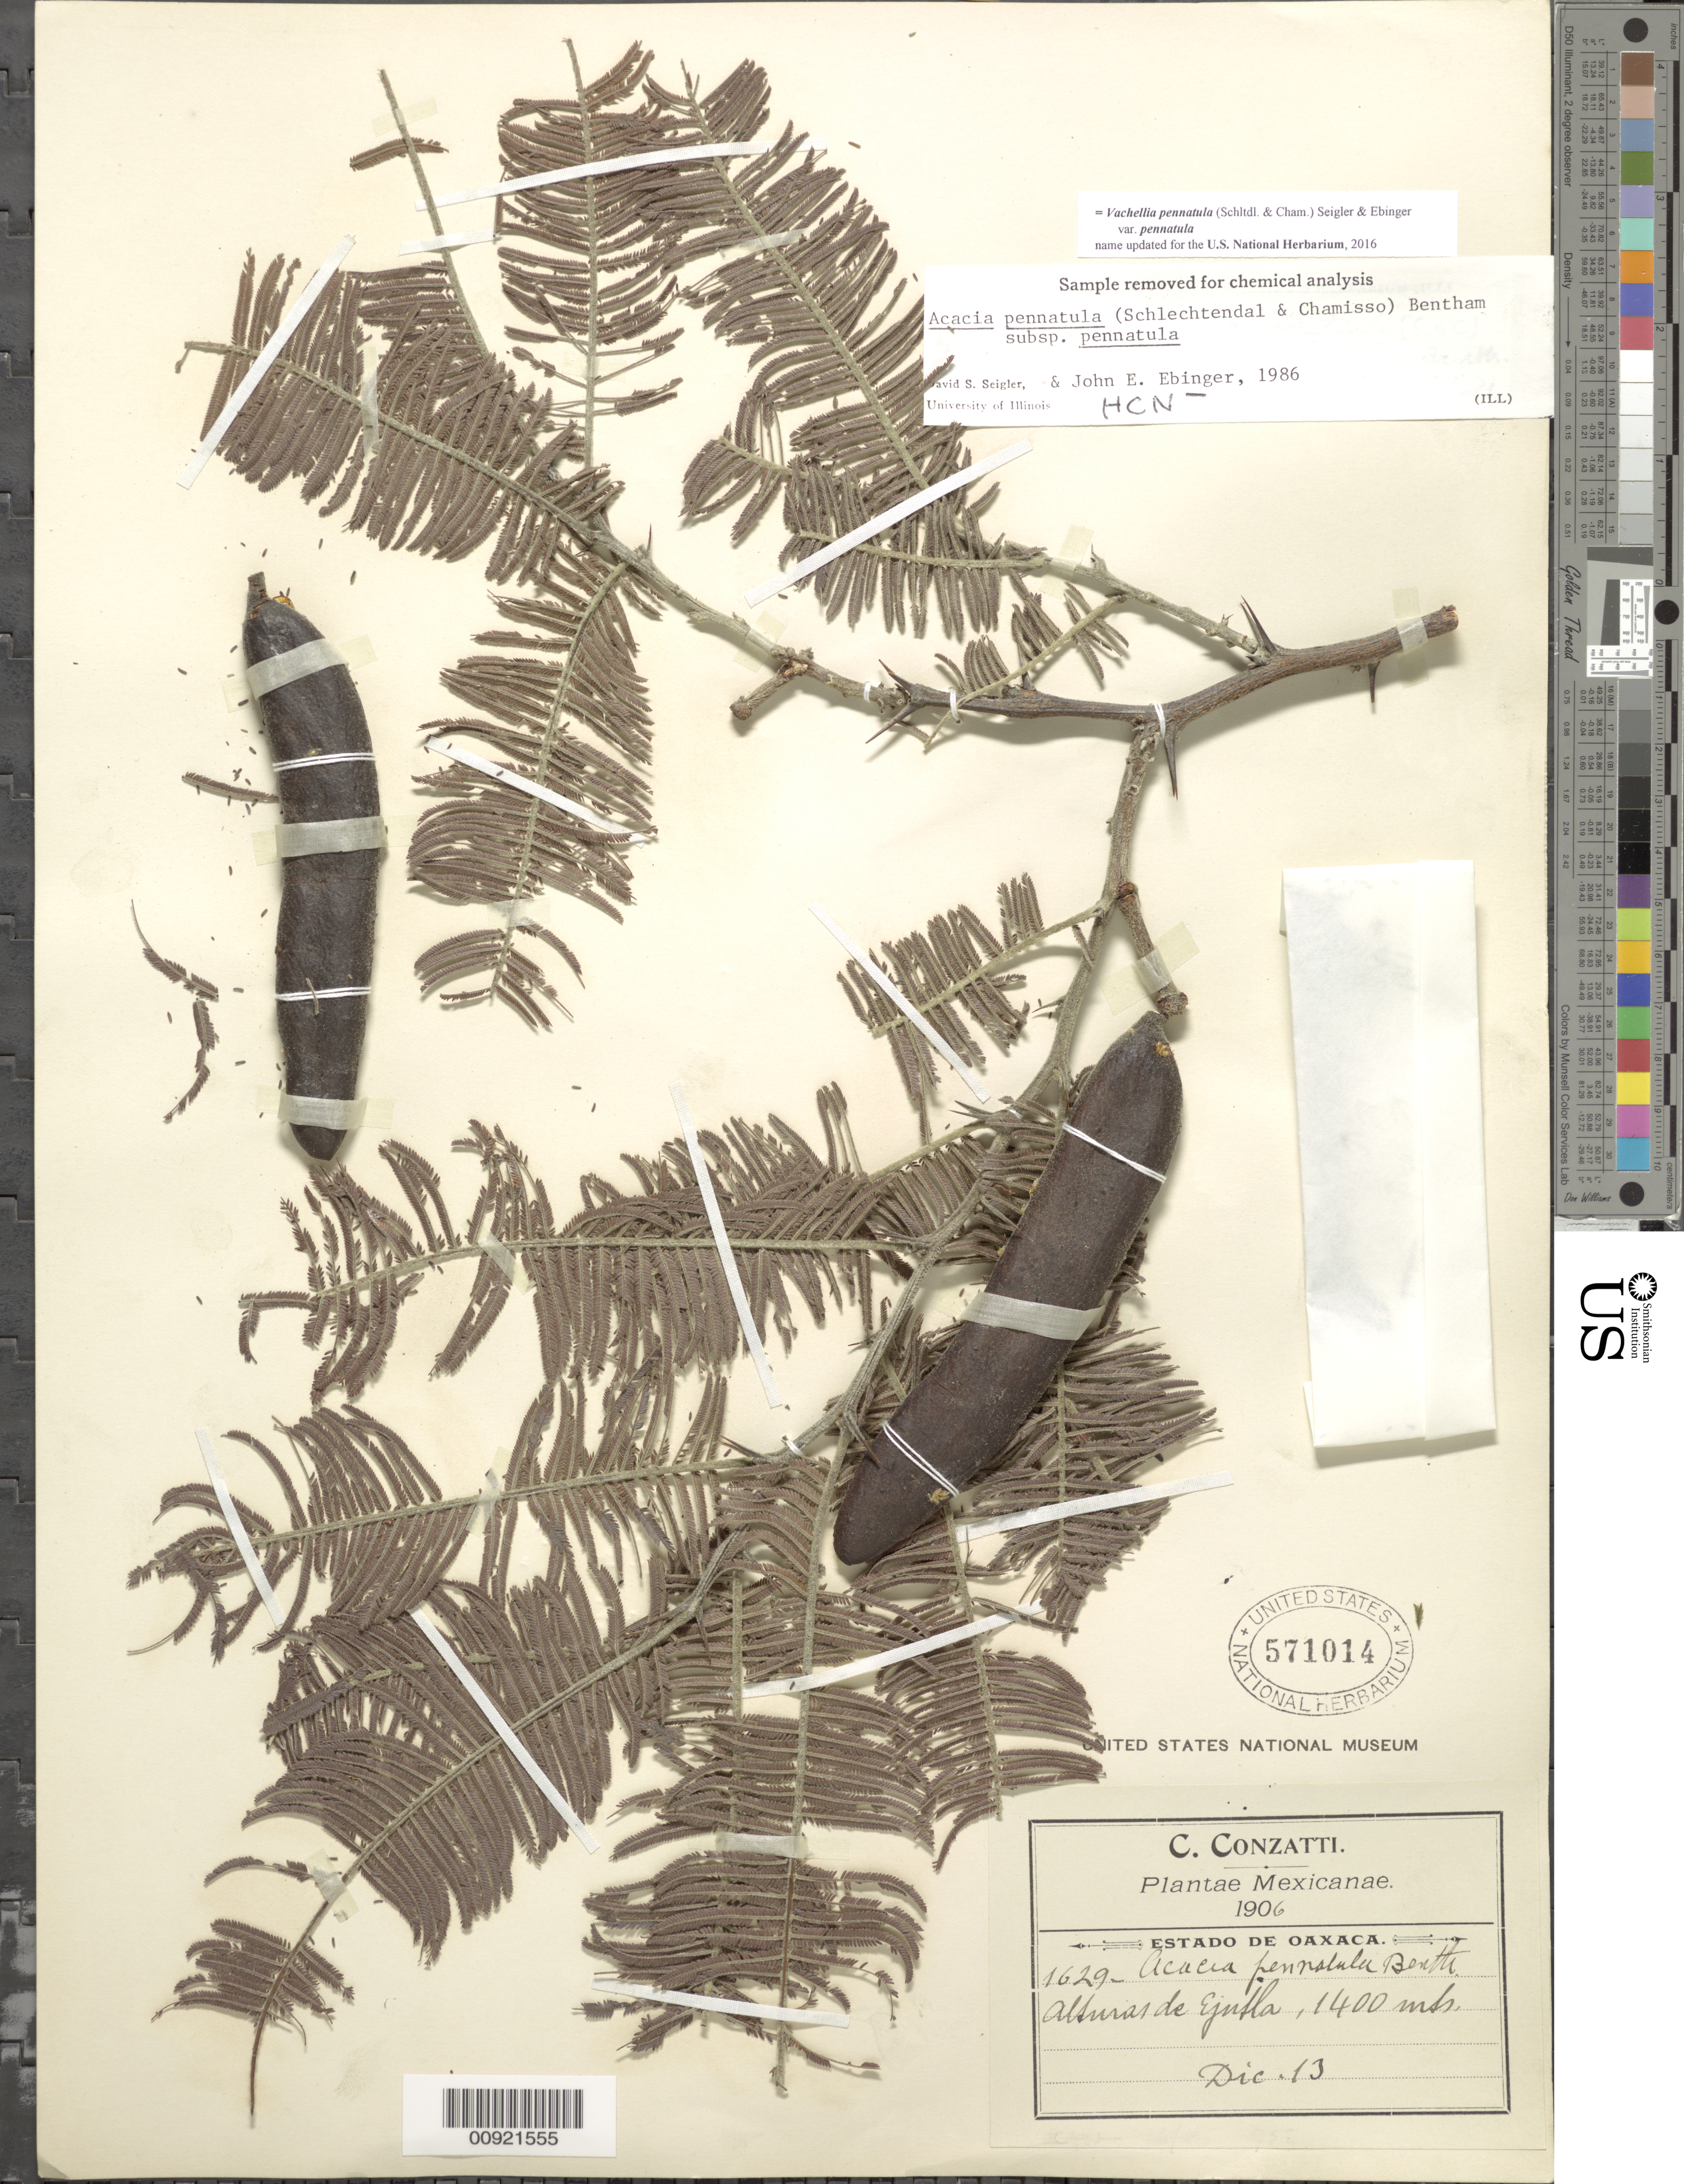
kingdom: Plantae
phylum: Tracheophyta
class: Magnoliopsida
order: Fabales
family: Fabaceae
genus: Vachellia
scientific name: Vachellia pennatula var. pennatula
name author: (Schltdl. & Cham.) Seigler & Ebinger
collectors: C. Conzatti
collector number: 1629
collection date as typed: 13 Dec 1906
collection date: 1906-12-13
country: Mexico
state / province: Oaxaca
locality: Alturas de Ejutla.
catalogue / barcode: US 571014